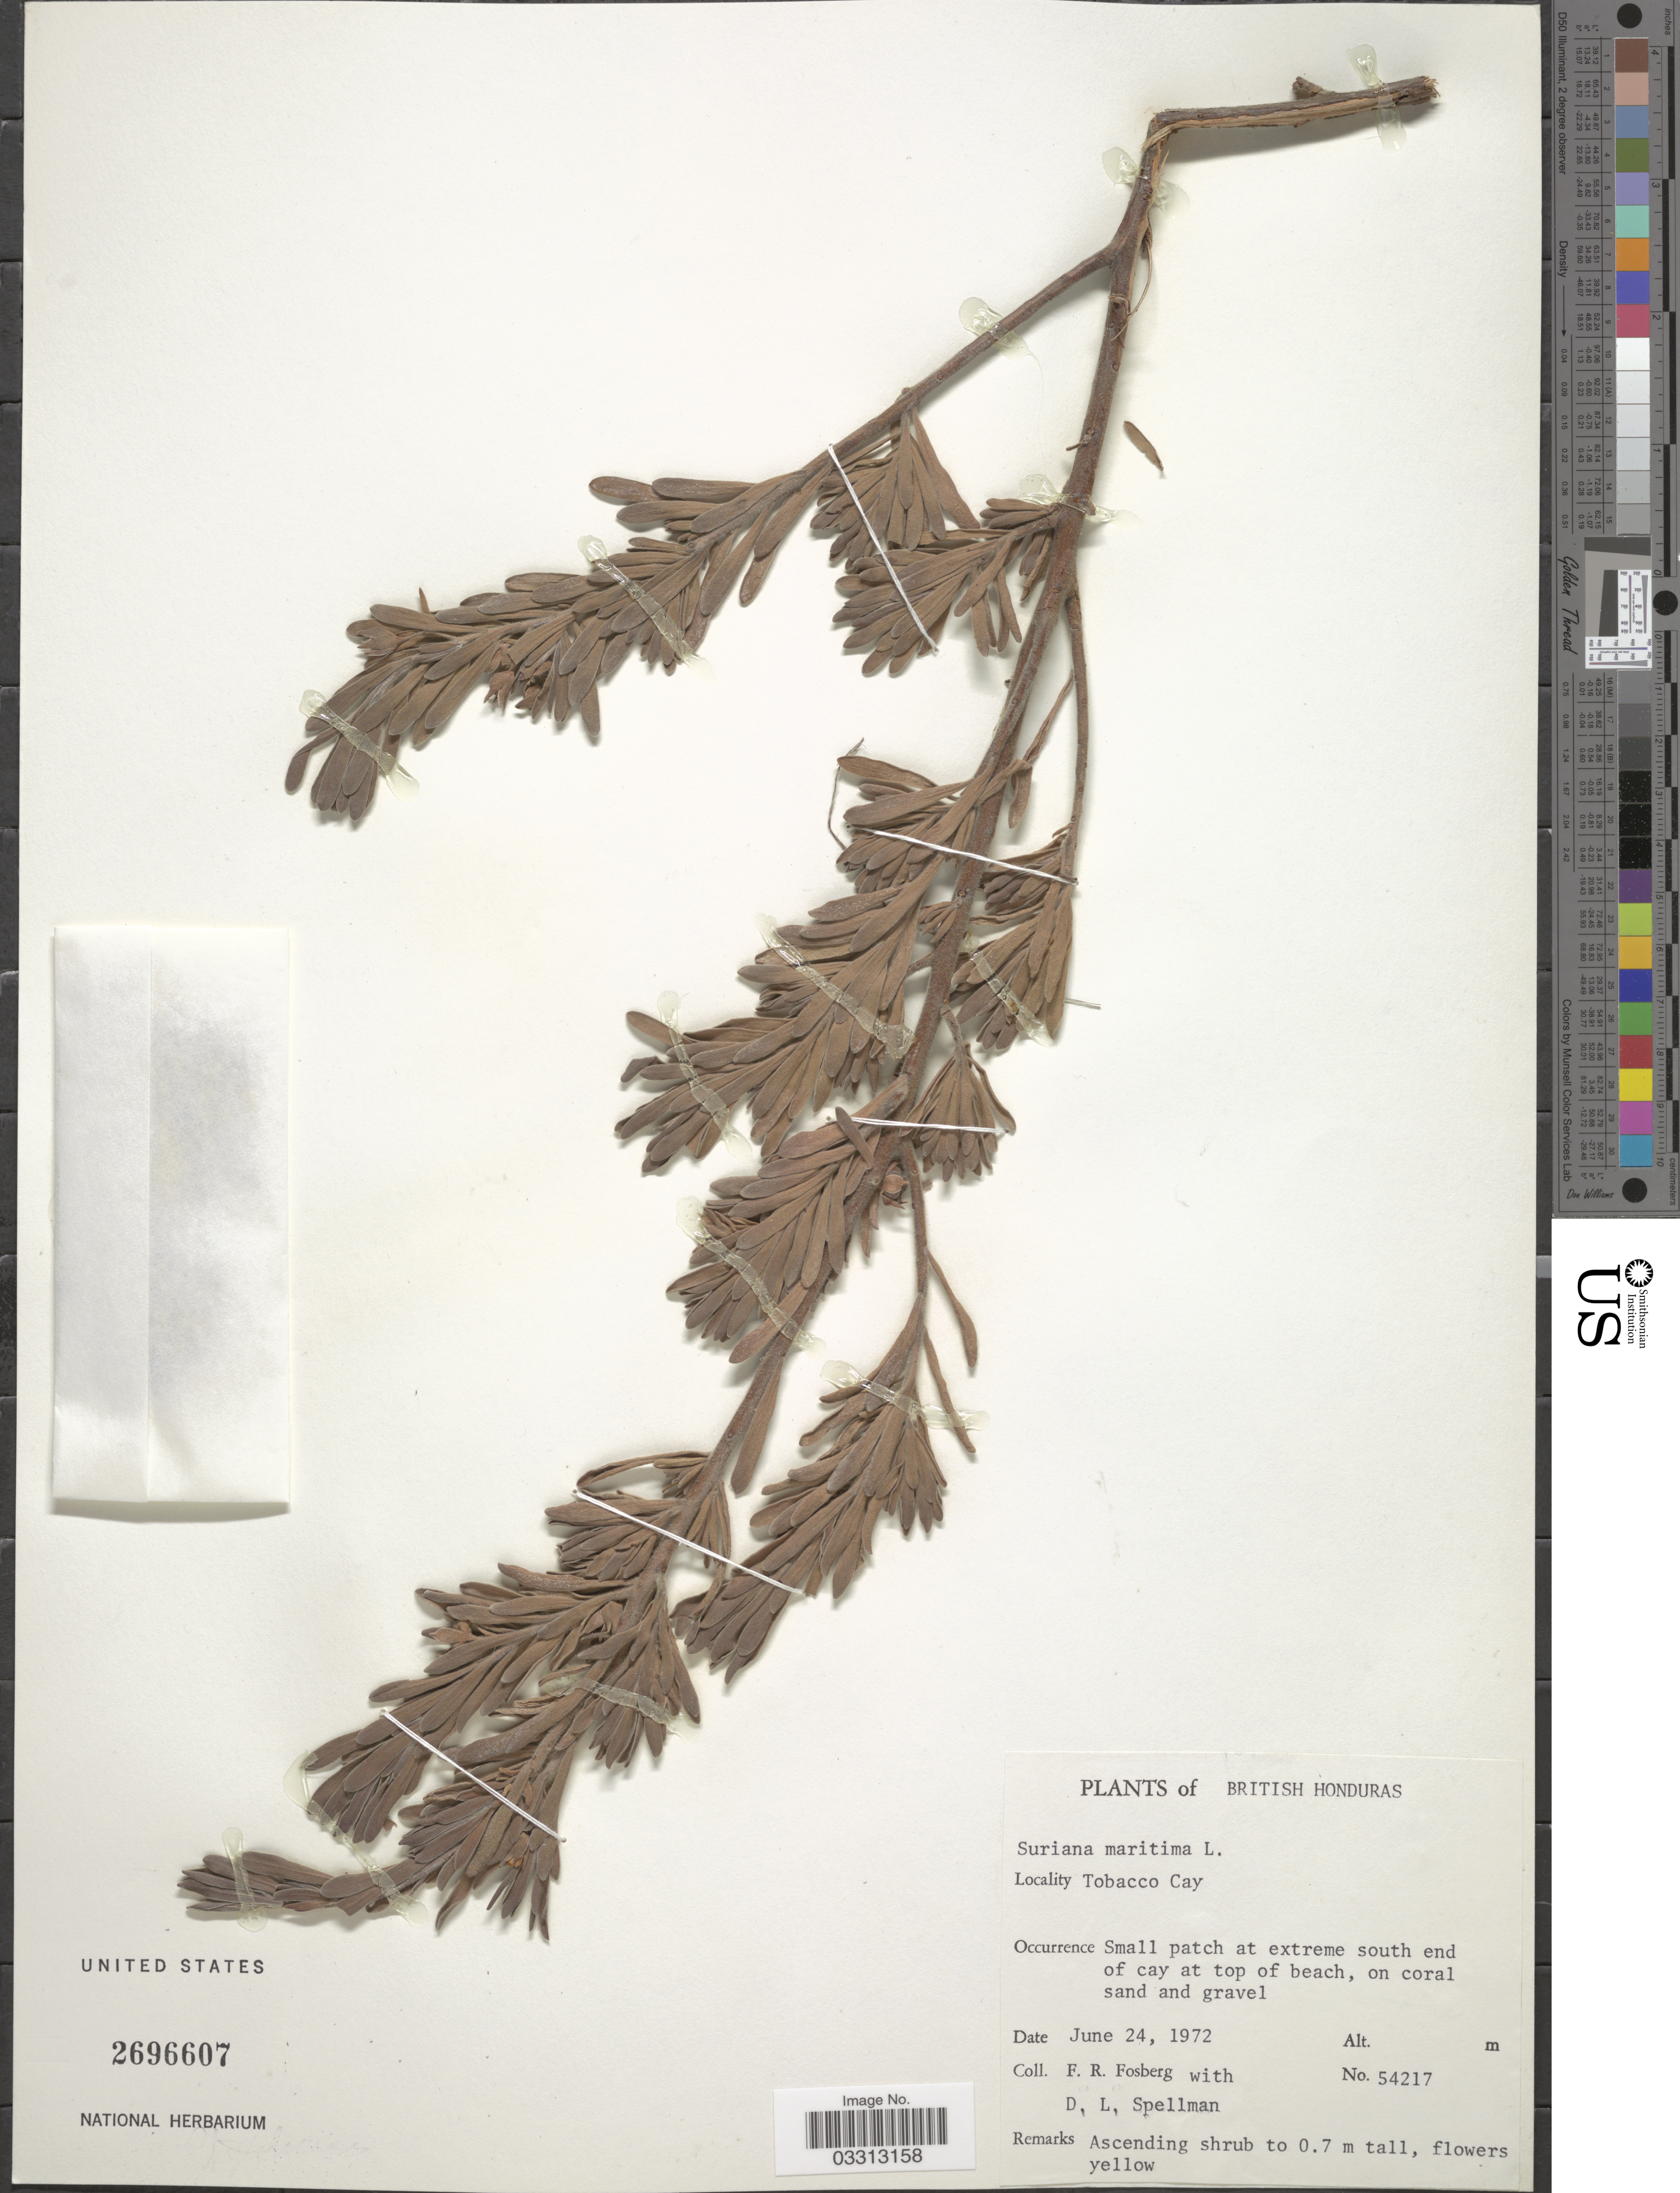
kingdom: Plantae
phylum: Tracheophyta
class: Magnoliopsida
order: Fabales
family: Surianaceae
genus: Suriana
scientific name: Suriana maritima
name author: L.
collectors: F. R. Fosberg & D. L. Spellman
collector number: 54217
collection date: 1972-06-24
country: Belize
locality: British Honduras. Tobacco Cay.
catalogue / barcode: US 2696607